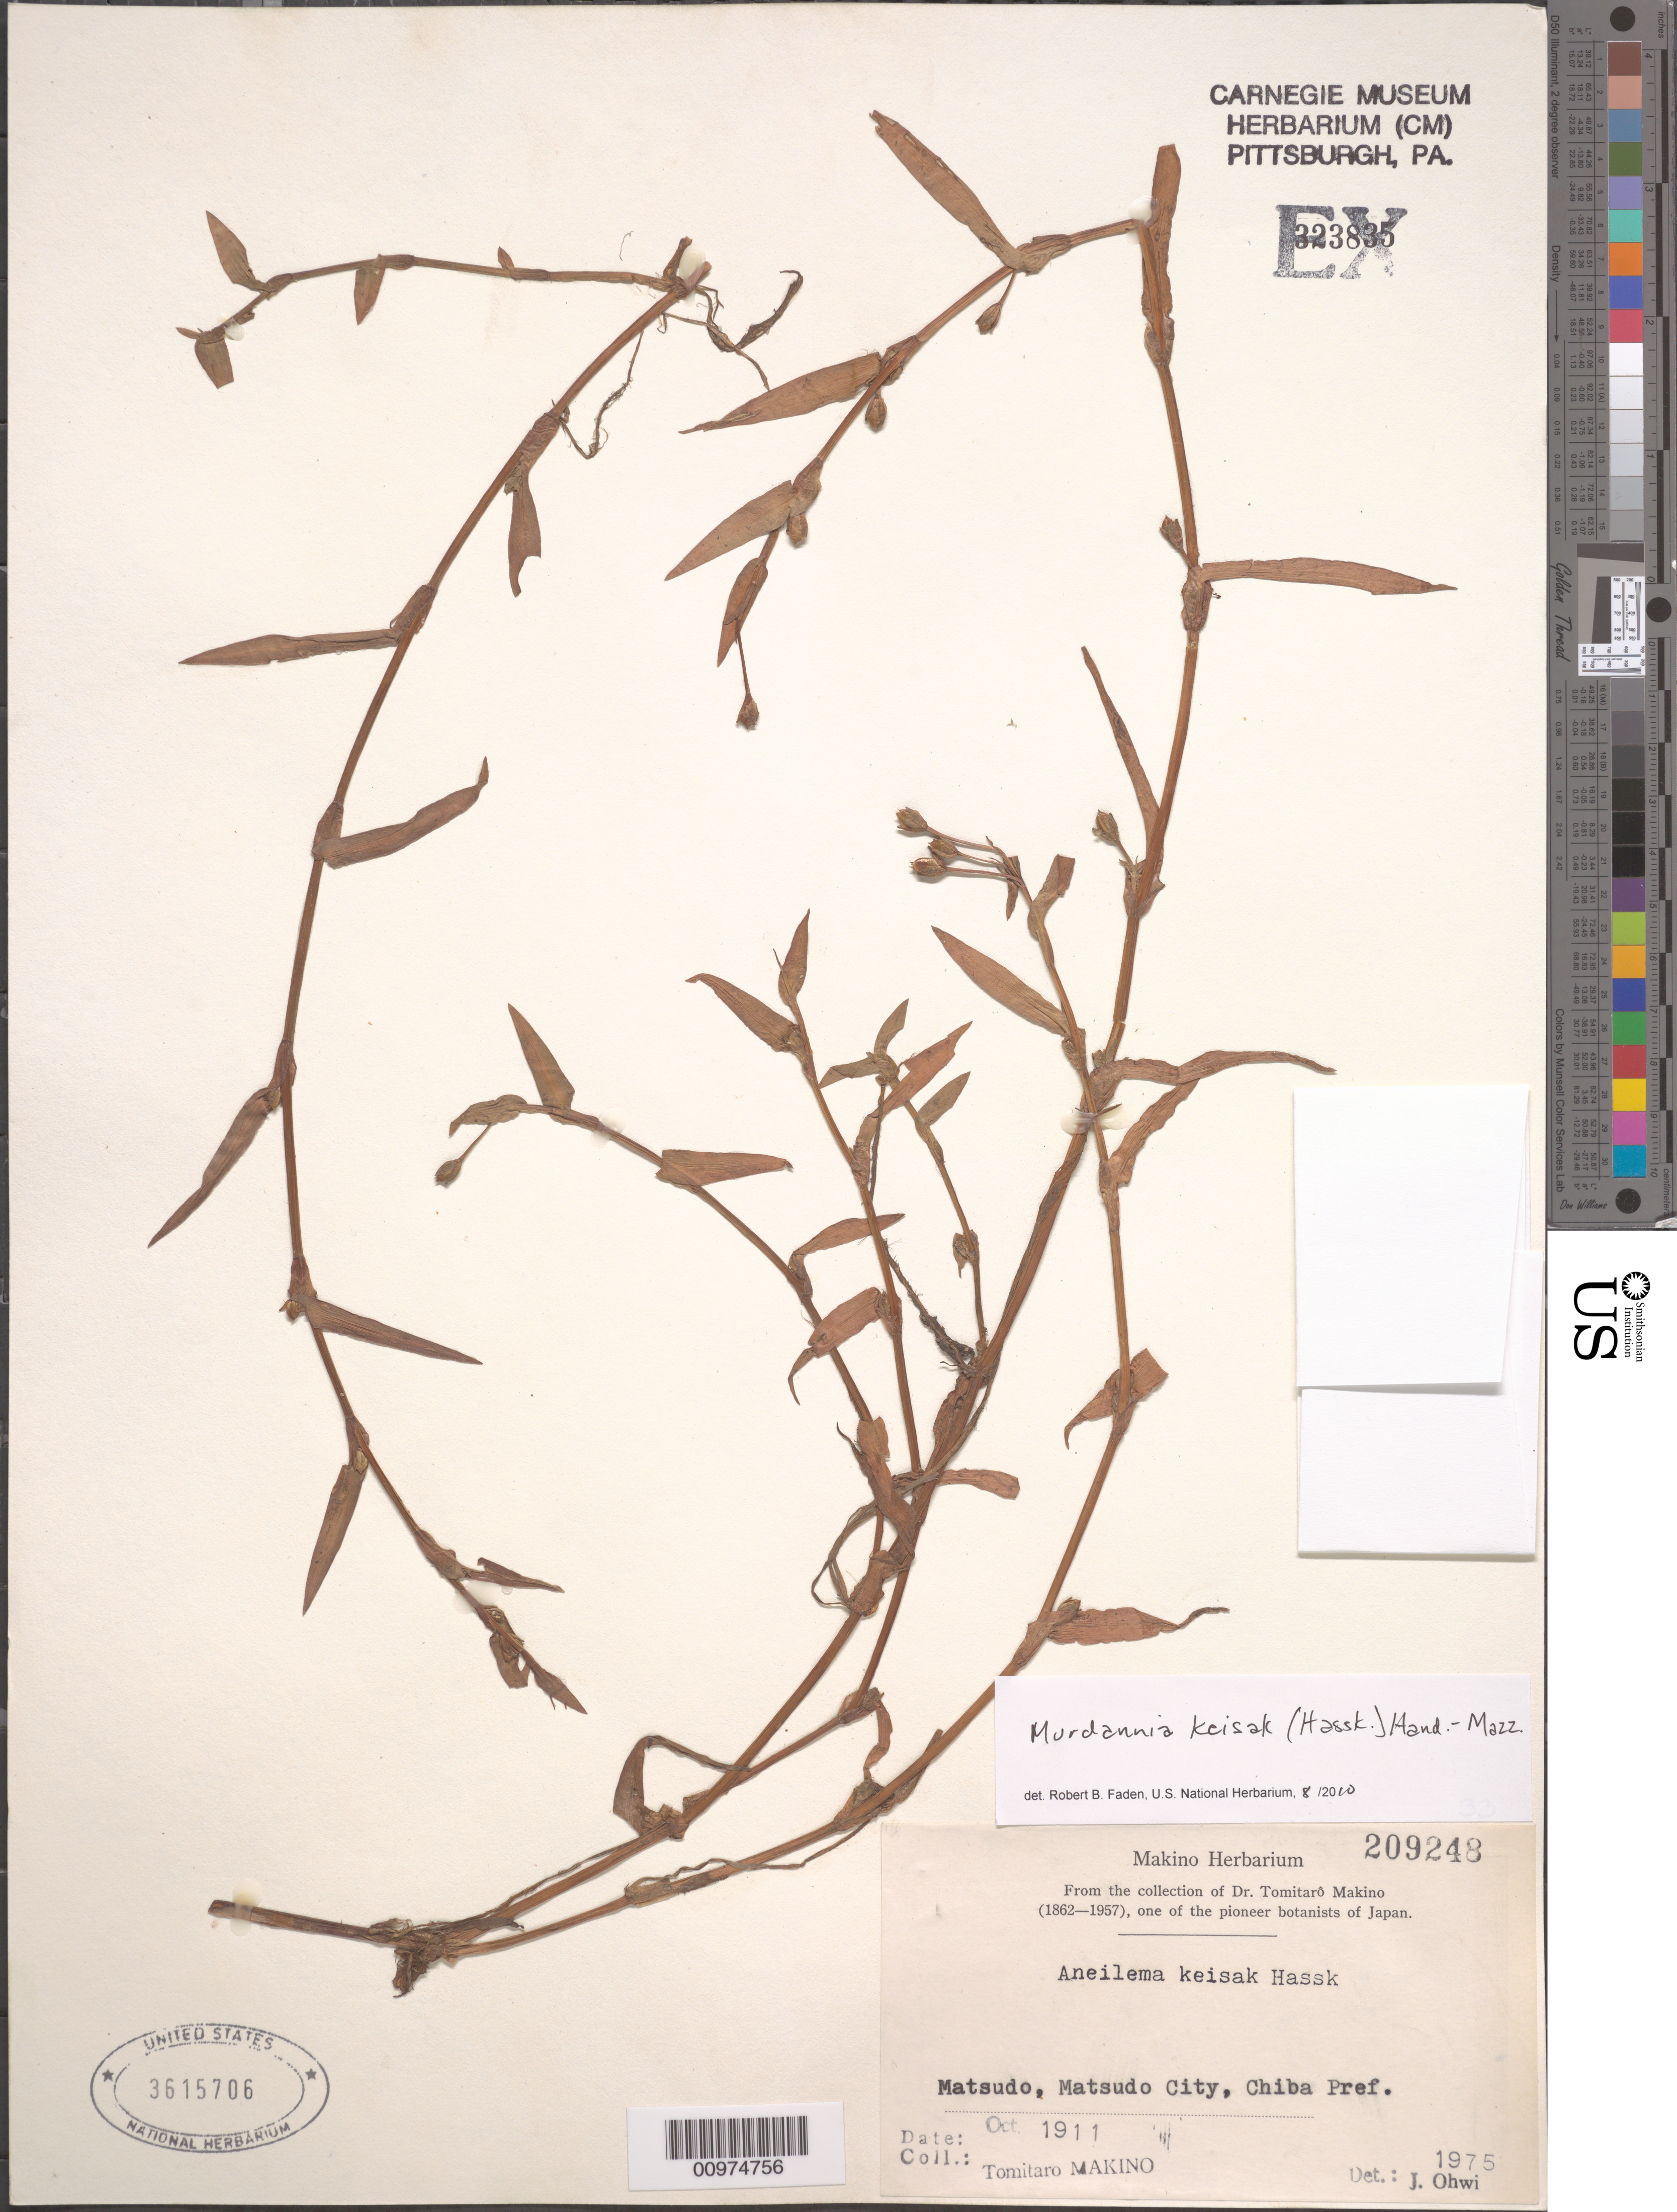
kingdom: Plantae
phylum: Tracheophyta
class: Liliopsida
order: Commelinales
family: Commelinaceae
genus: Murdannia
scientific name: Murdannia keisak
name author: (Hassk.) Hand.-Mazz.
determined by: Faden, Robert B., (US), Smithsonian Institution - National Museum of Natural History (UNITED STATES)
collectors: T. Makino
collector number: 209248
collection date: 1911-10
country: Japan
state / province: Tiba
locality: Matsudo, Matsudo City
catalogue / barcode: US 3615706